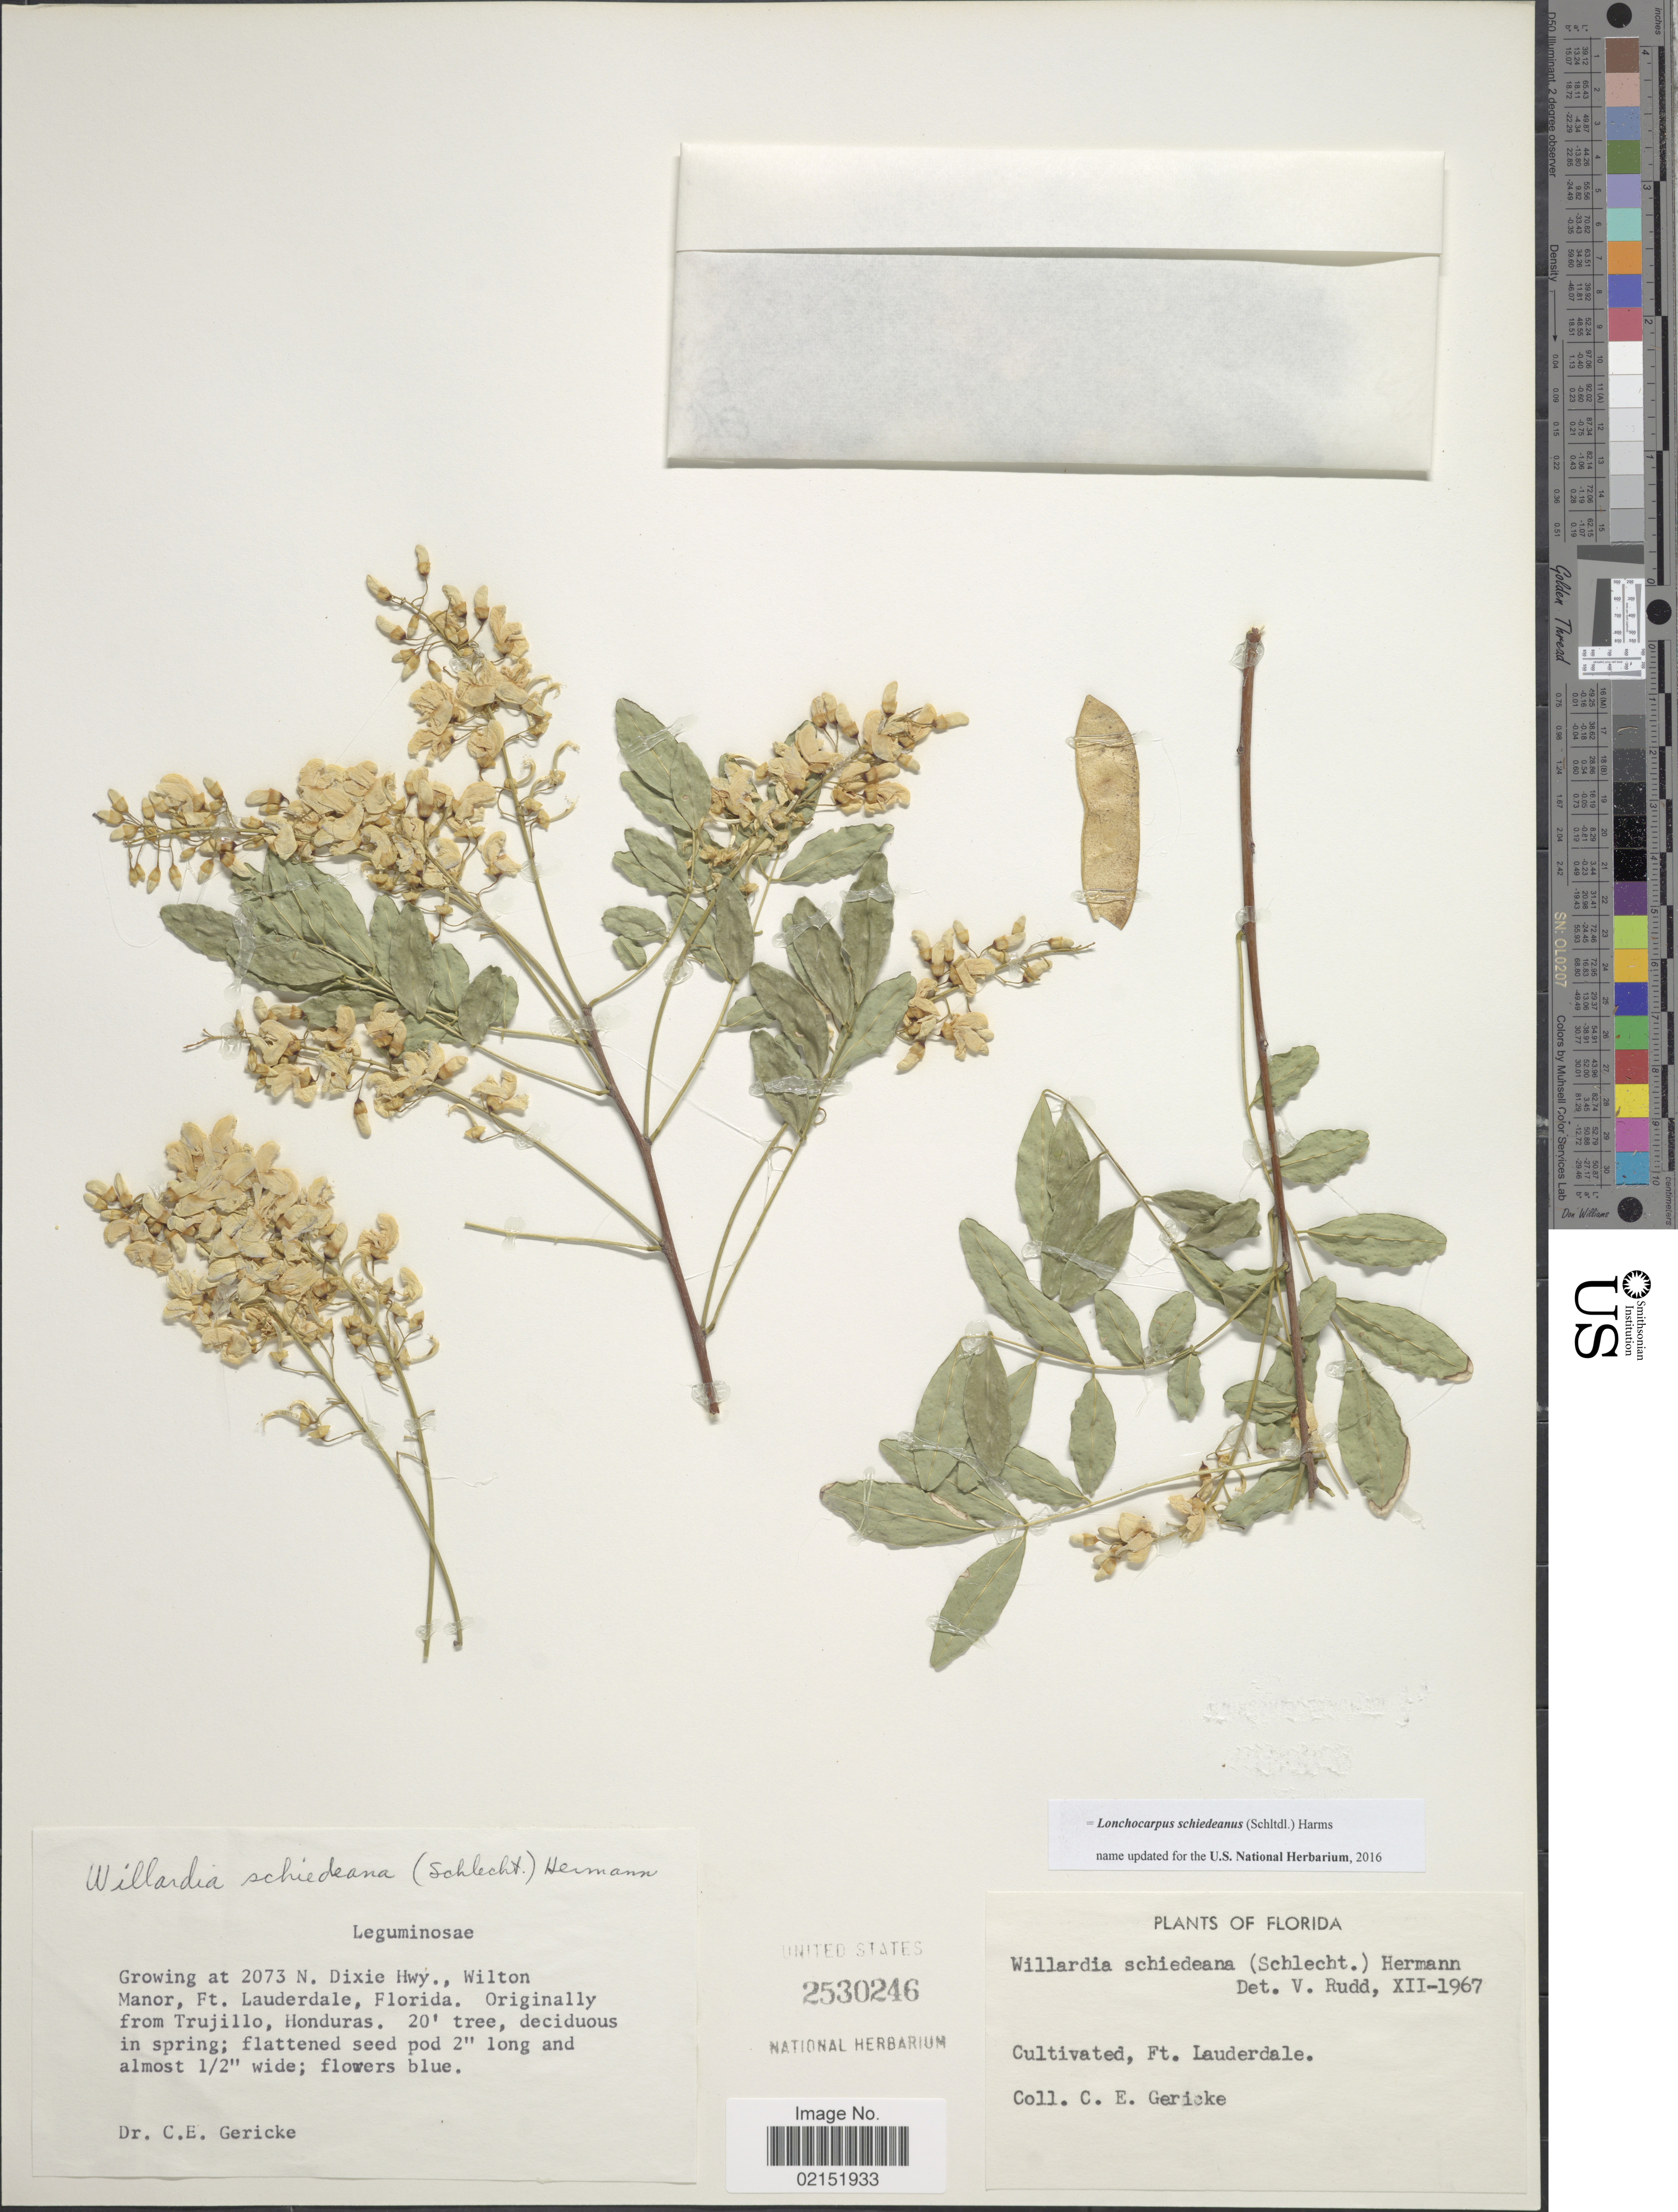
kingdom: Plantae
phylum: Tracheophyta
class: Magnoliopsida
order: Fabales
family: Fabaceae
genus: Lonchocarpus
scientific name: Lonchocarpus schiedeanus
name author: (Schltdl.) Harms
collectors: C. Gericke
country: United States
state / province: Florida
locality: Ft. Lauderdale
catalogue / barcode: US 2530246